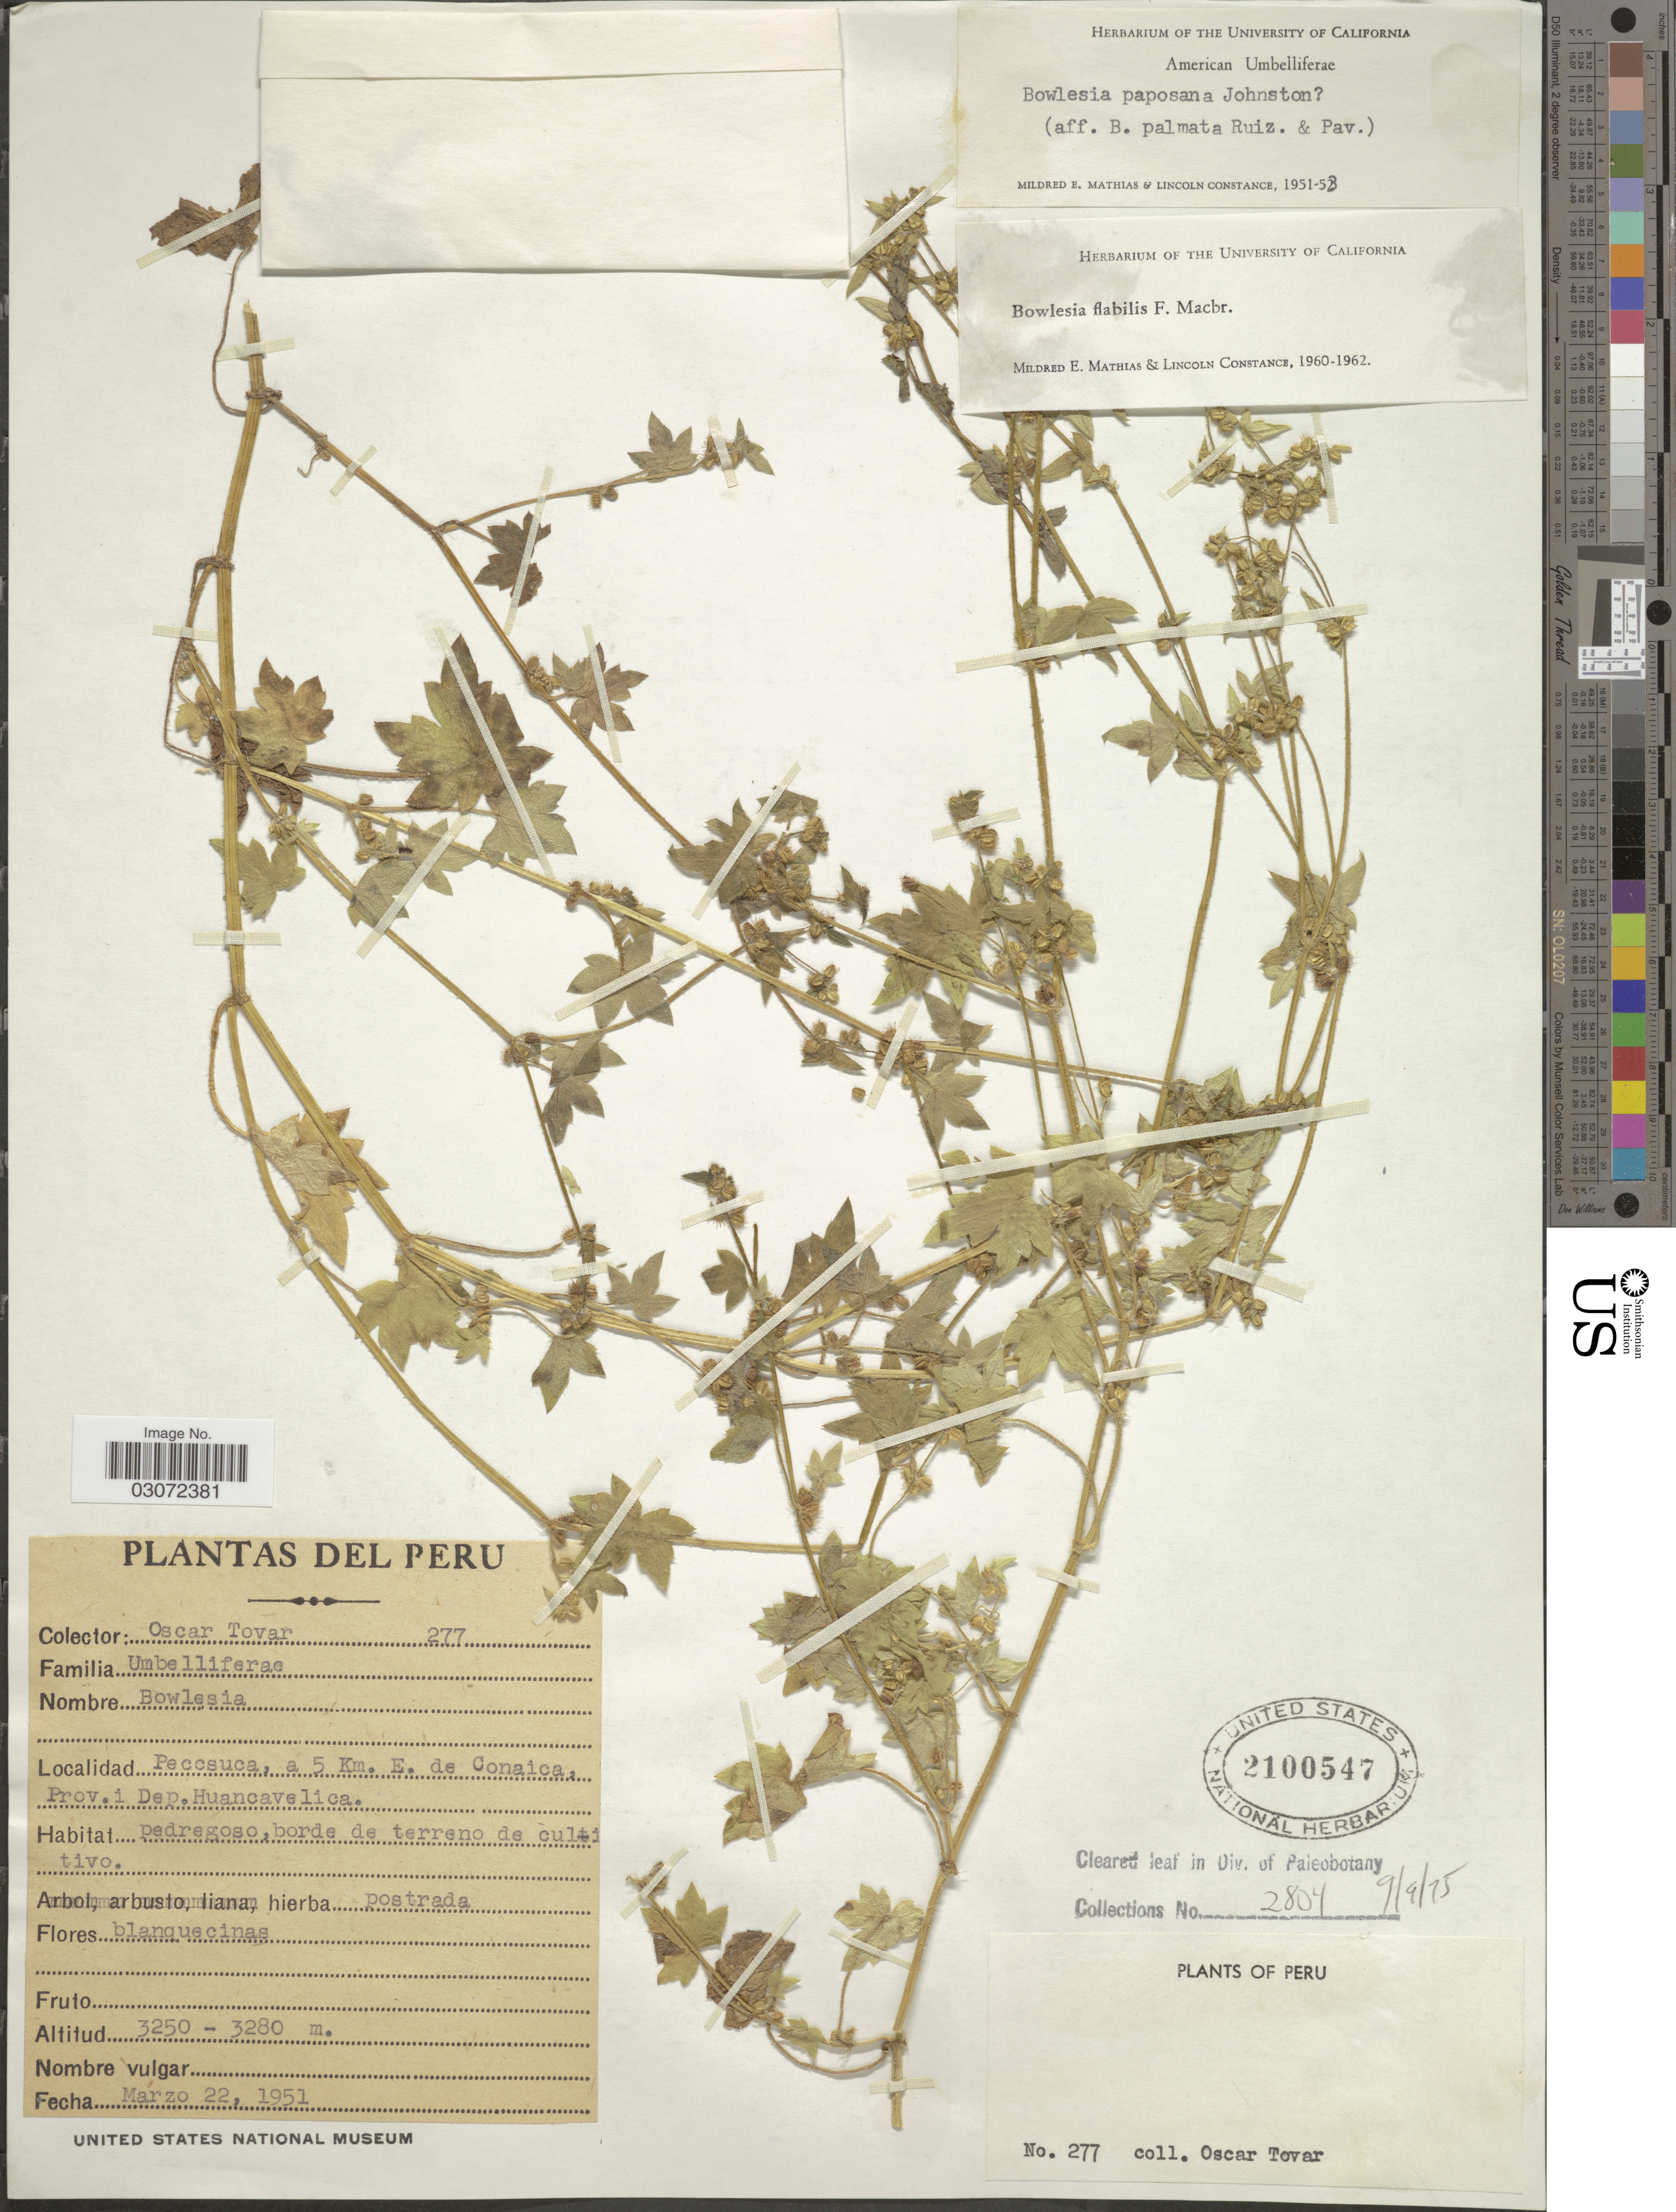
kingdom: Plantae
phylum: Tracheophyta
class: Magnoliopsida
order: Apiales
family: Apiaceae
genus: Bowlesia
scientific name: Bowlesia flabilis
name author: J.F. Macbr.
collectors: Ó. Tovar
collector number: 277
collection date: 1951-03-22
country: Peru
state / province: Huancavelica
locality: Peccsuca, a 5 Km. E. de Conaica. Prov. i Dep. Huancavelica.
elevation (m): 3250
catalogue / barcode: US 2100547